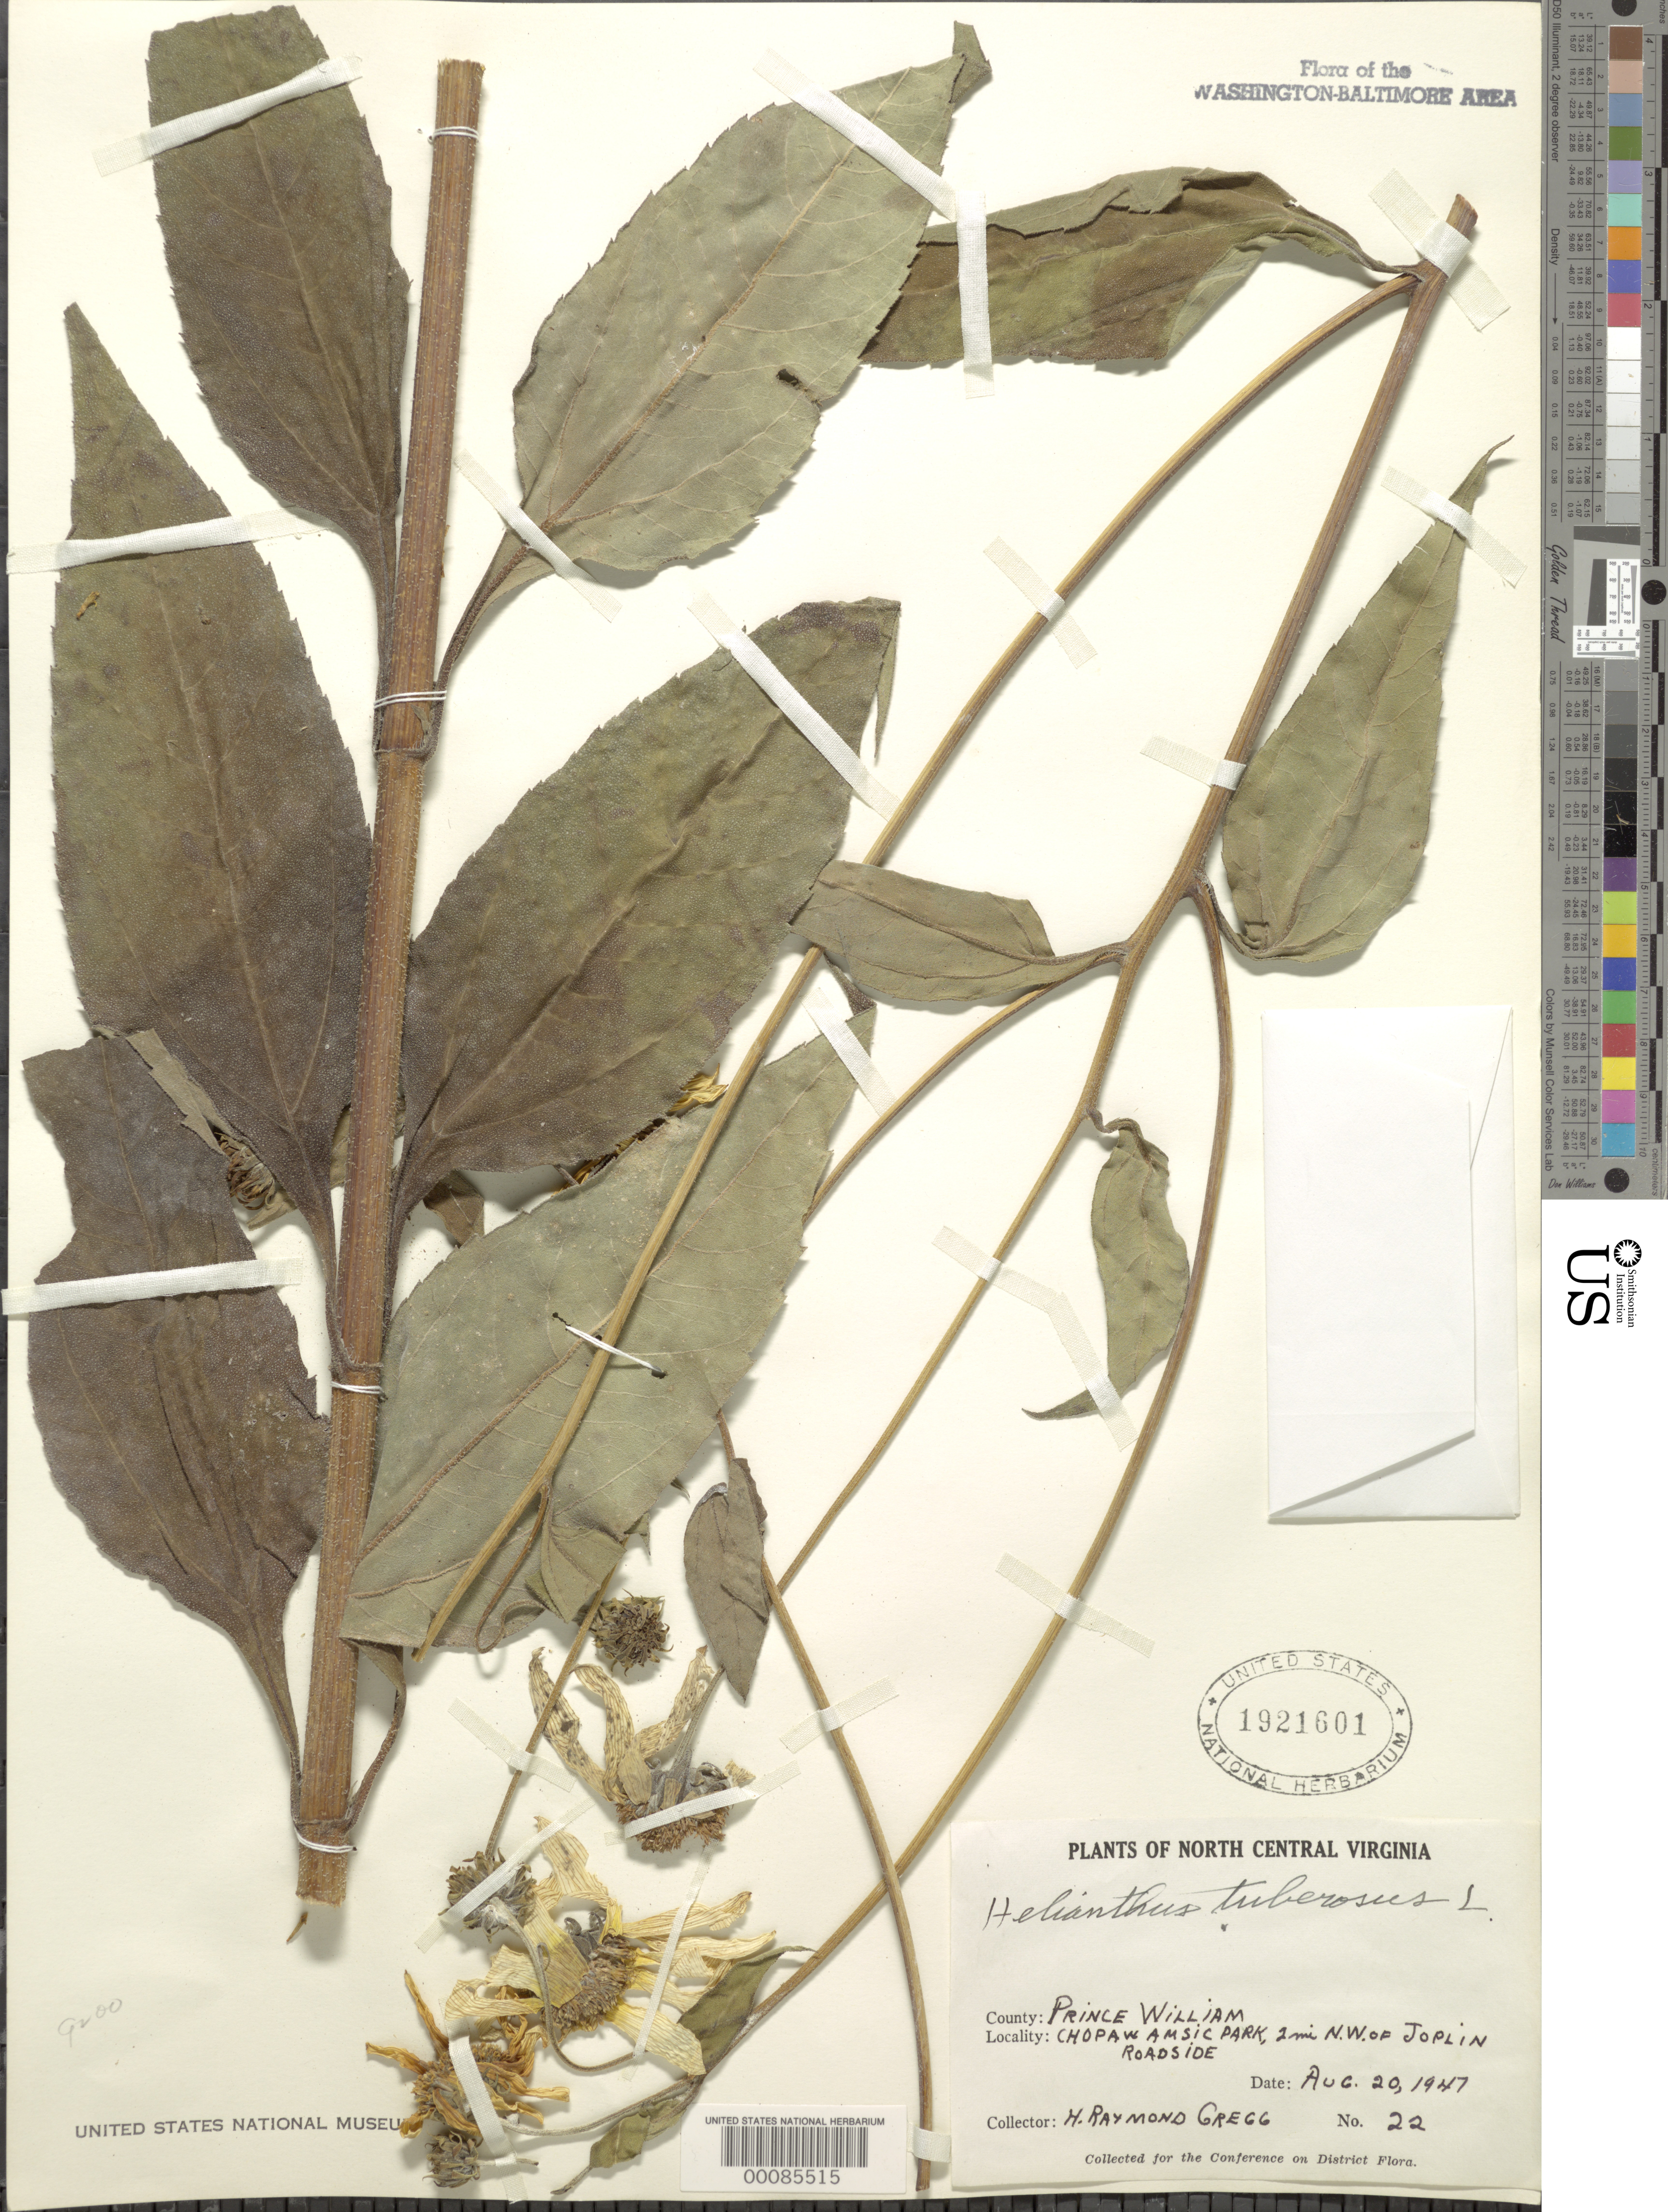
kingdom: Plantae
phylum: Tracheophyta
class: Magnoliopsida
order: Asterales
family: Asteraceae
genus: Helianthus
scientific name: Helianthus tuberosus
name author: L.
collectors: H. Gregg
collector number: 22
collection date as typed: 20 Aug 1947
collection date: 1947-08-20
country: United States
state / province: Virginia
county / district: Prince William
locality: Chopawamsic Park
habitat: Roadside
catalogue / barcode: US 1921601